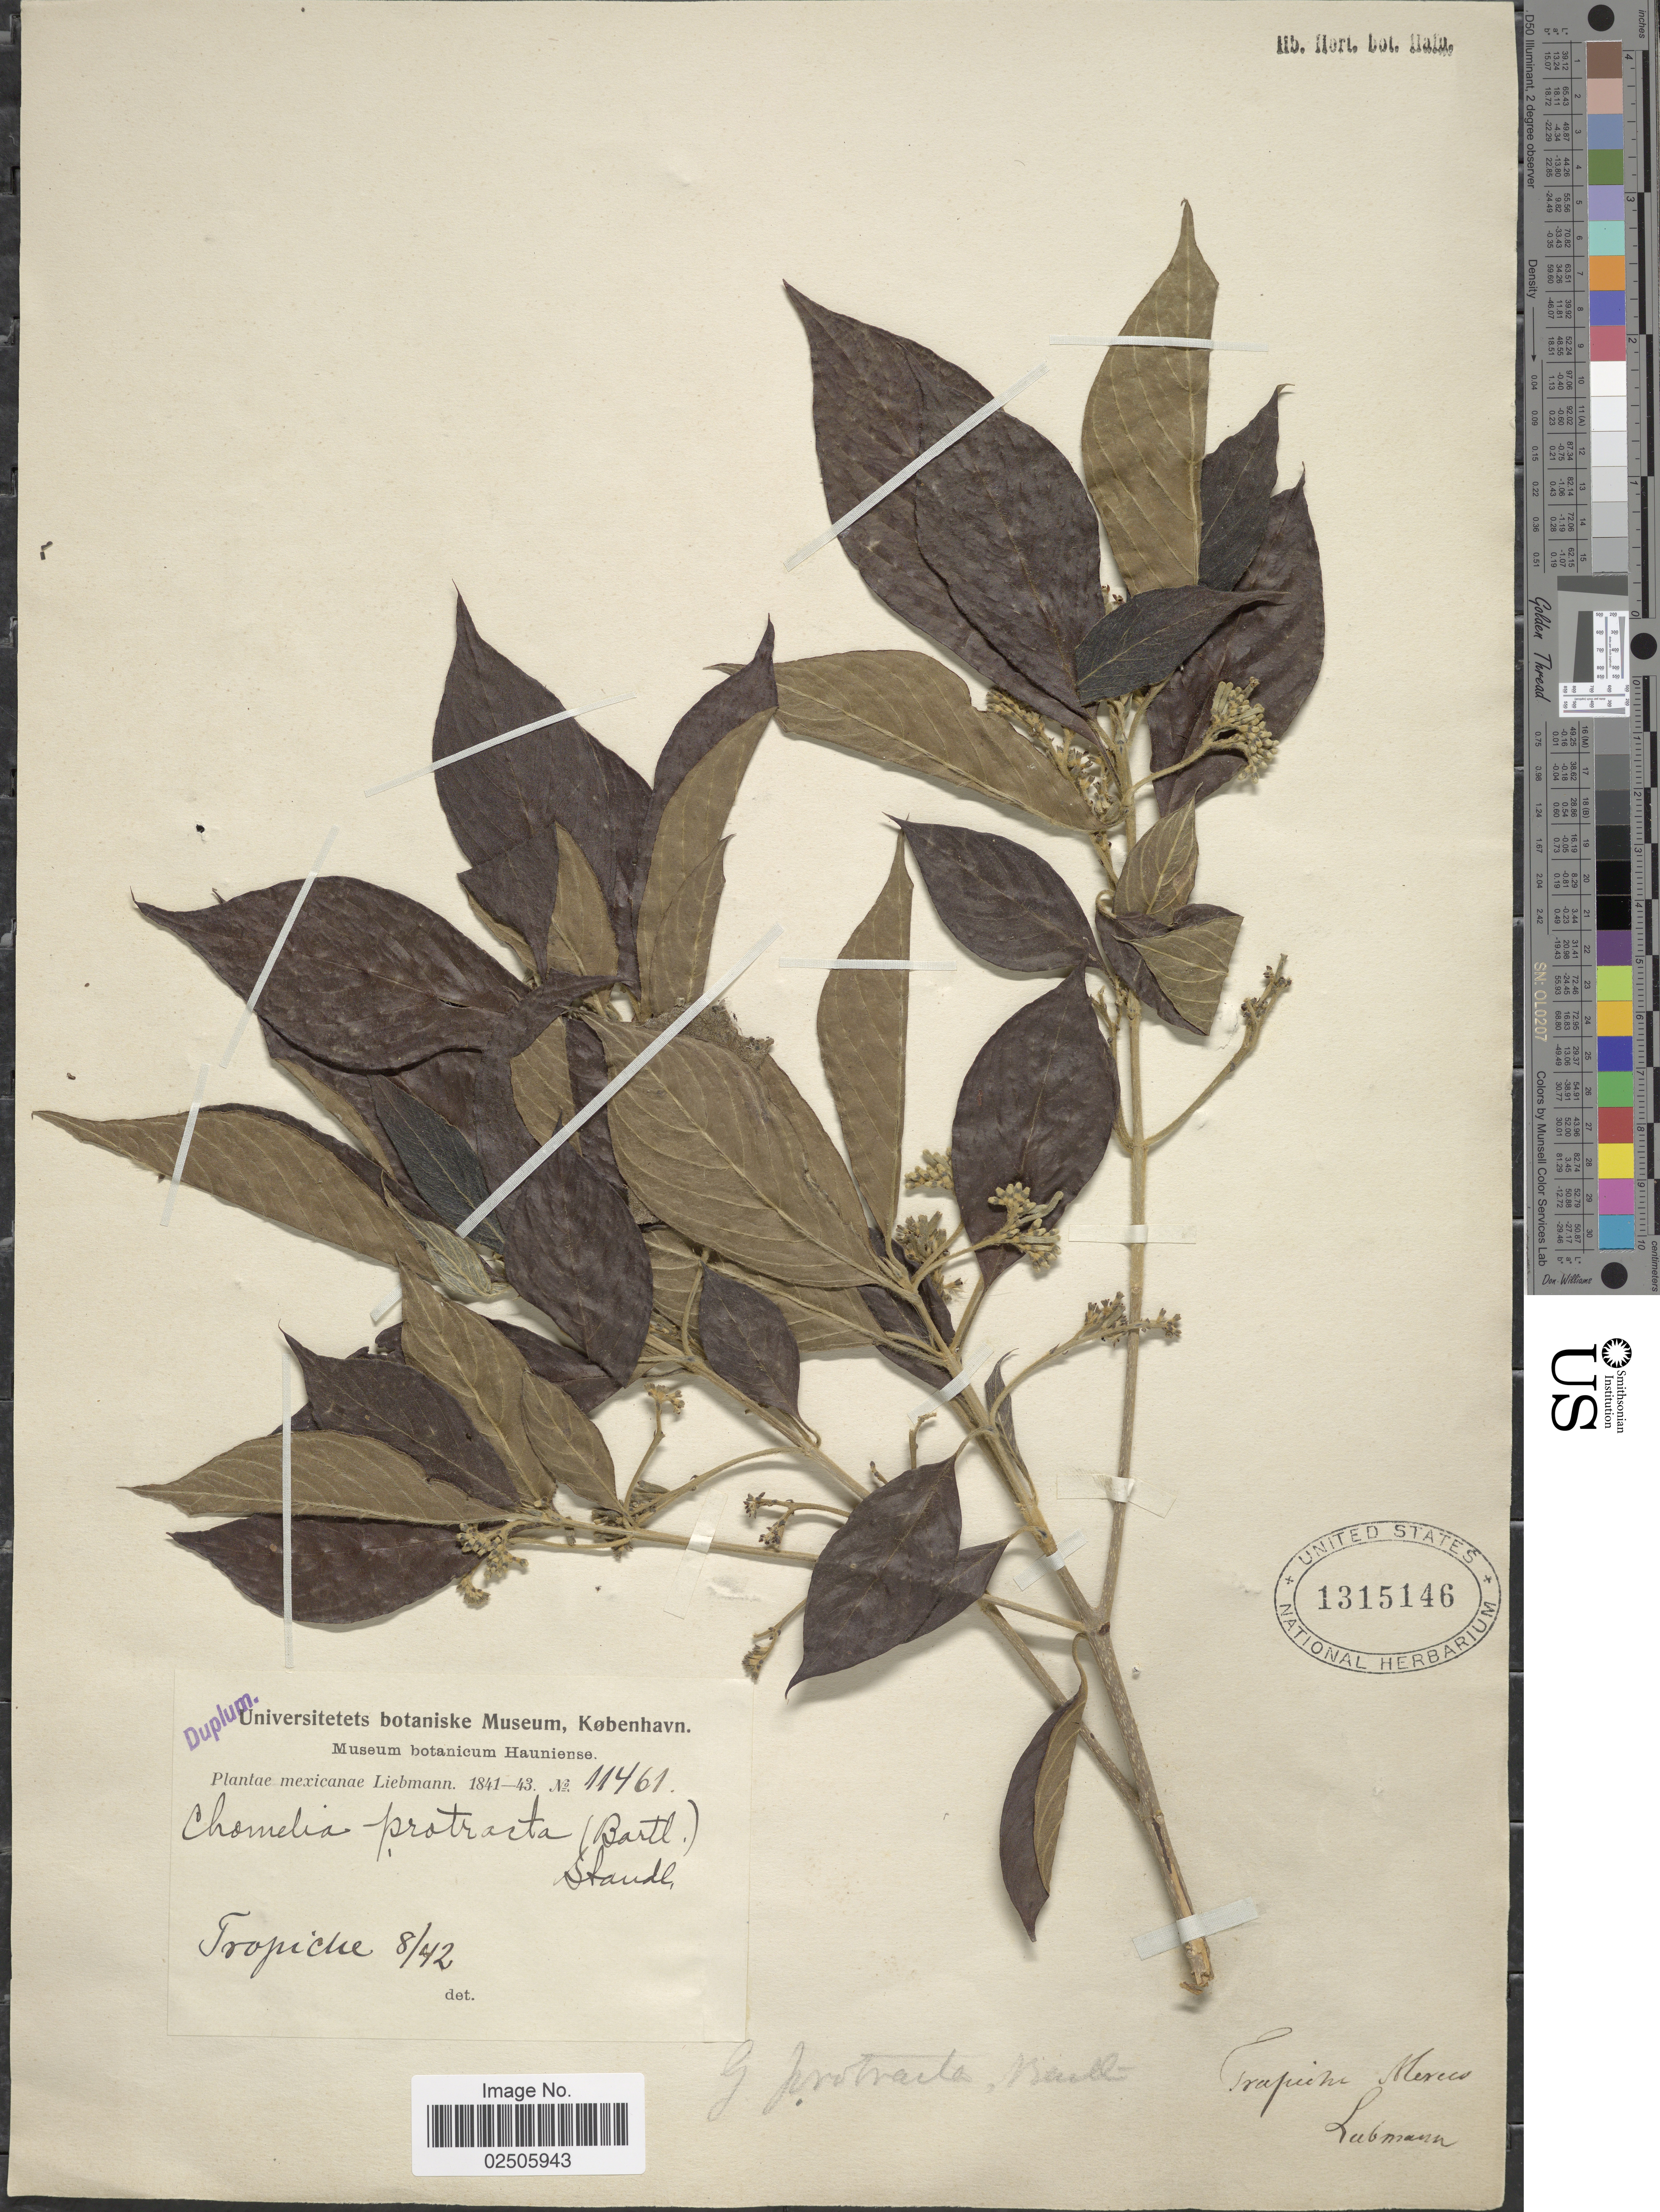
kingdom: Plantae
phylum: Tracheophyta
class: Magnoliopsida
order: Gentianales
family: Rubiaceae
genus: Chomelia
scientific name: Chomelia protracta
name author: (Bartl. ex DC.) Standl.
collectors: Liebmann, --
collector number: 11461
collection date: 1842-08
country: Mexico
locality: Trapiche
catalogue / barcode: US 1315146